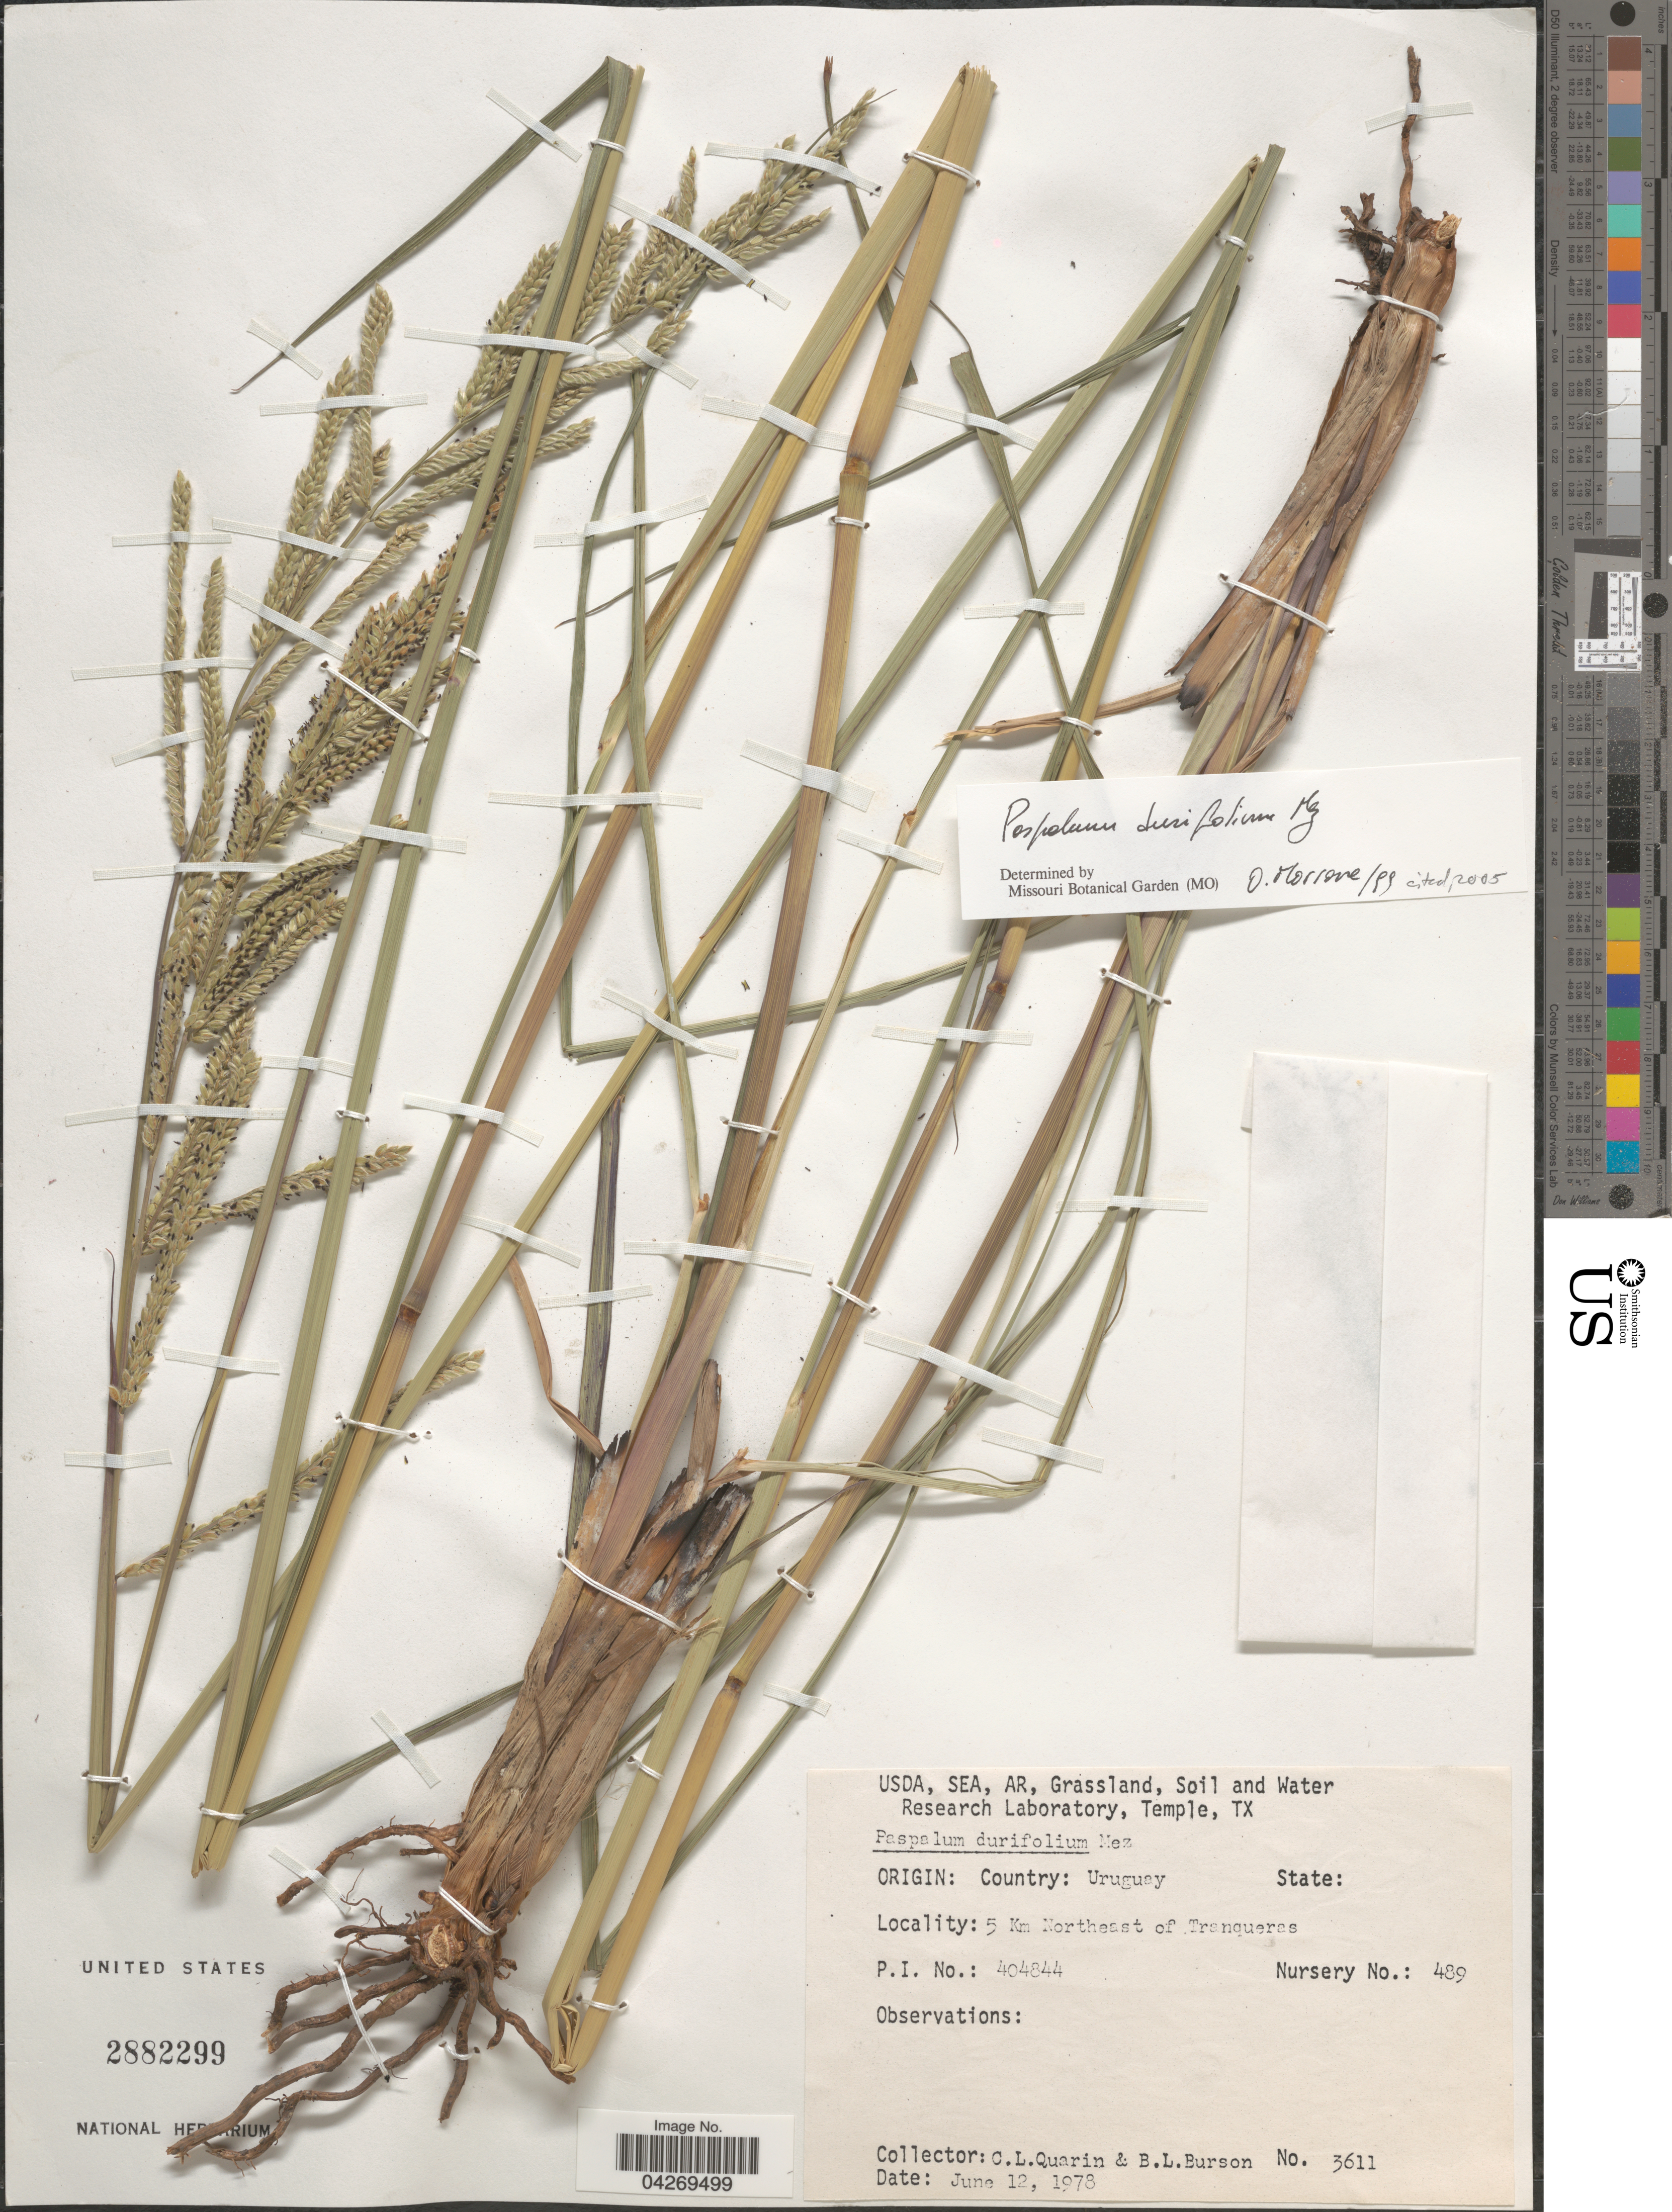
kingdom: Plantae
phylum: Tracheophyta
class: Liliopsida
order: Poales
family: Poaceae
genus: Paspalum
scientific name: Paspalum durifolium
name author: Mez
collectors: C. Quarin & B. Burson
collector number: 3611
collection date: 1978-06-12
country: Uruguay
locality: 5 Km Northeast of Tranqueras.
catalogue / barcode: US 2882299